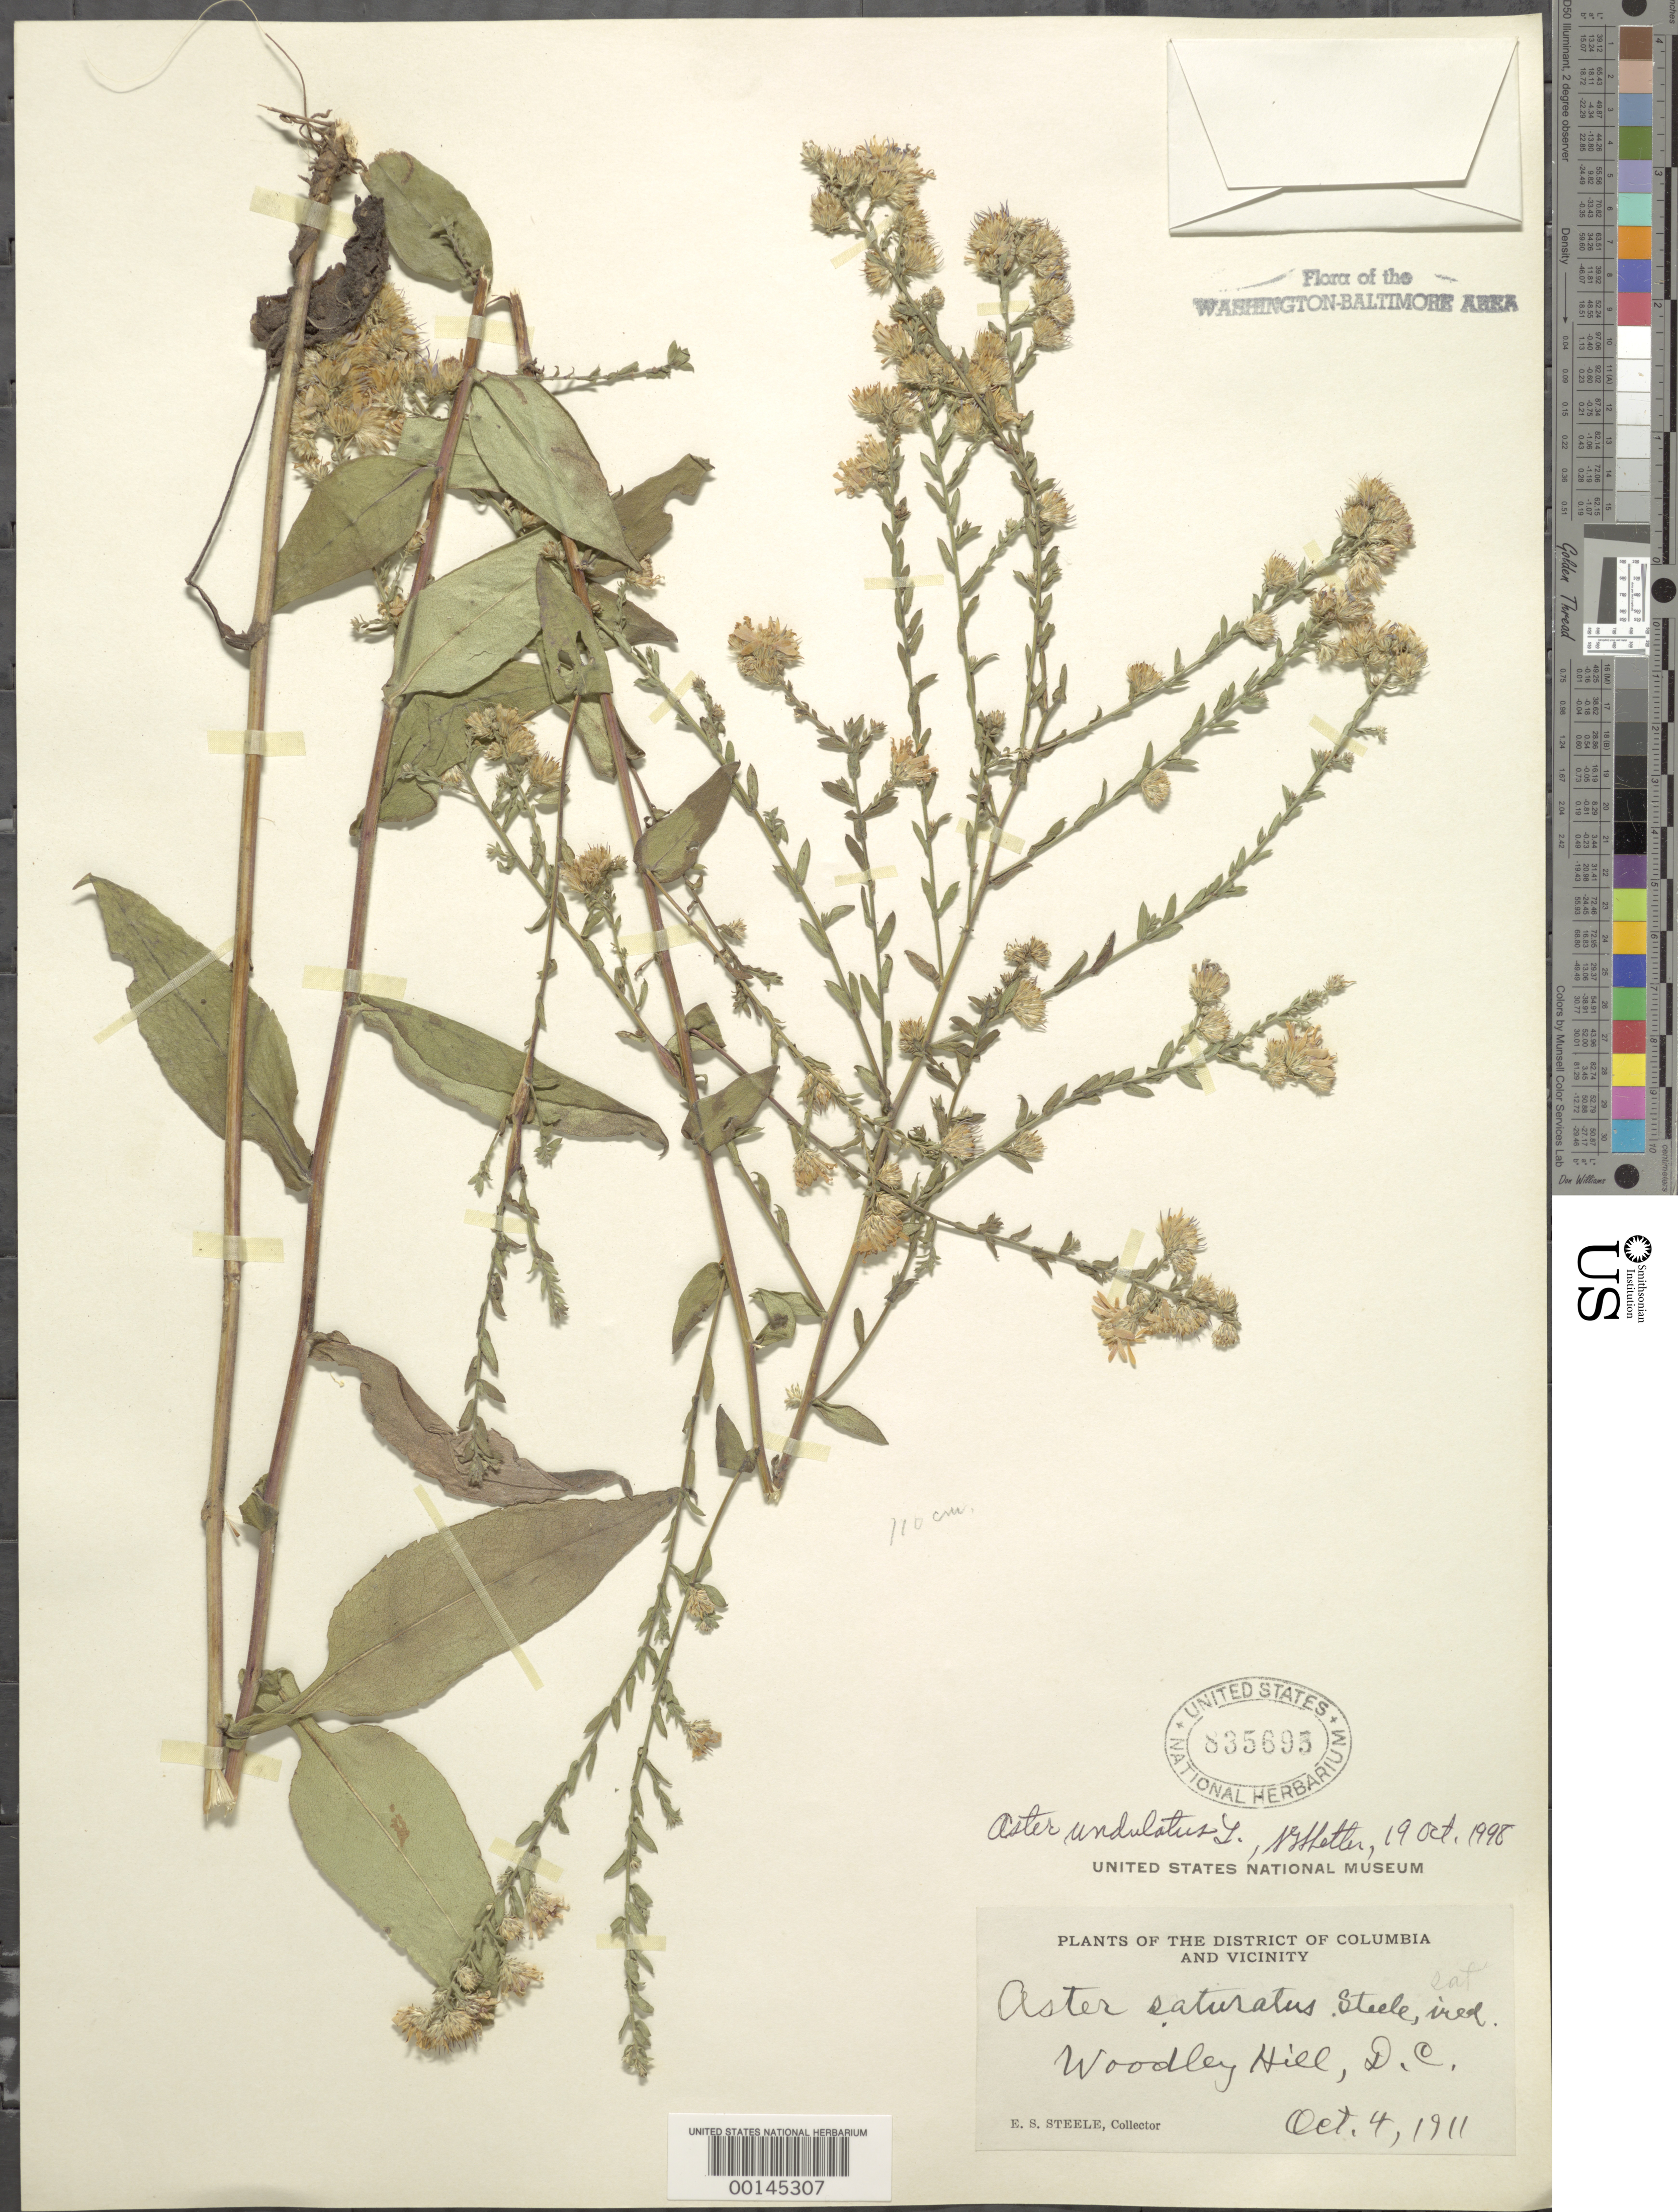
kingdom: Plantae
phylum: Tracheophyta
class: Magnoliopsida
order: Asterales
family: Asteraceae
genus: Symphyotrichum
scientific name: Symphyotrichum undulatum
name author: (L.) G.L. Nesom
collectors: E. C. Leonard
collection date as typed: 04 Oct 1922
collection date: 1922-10-04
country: United States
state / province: District of Columbia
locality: Woodley Region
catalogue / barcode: US 835695